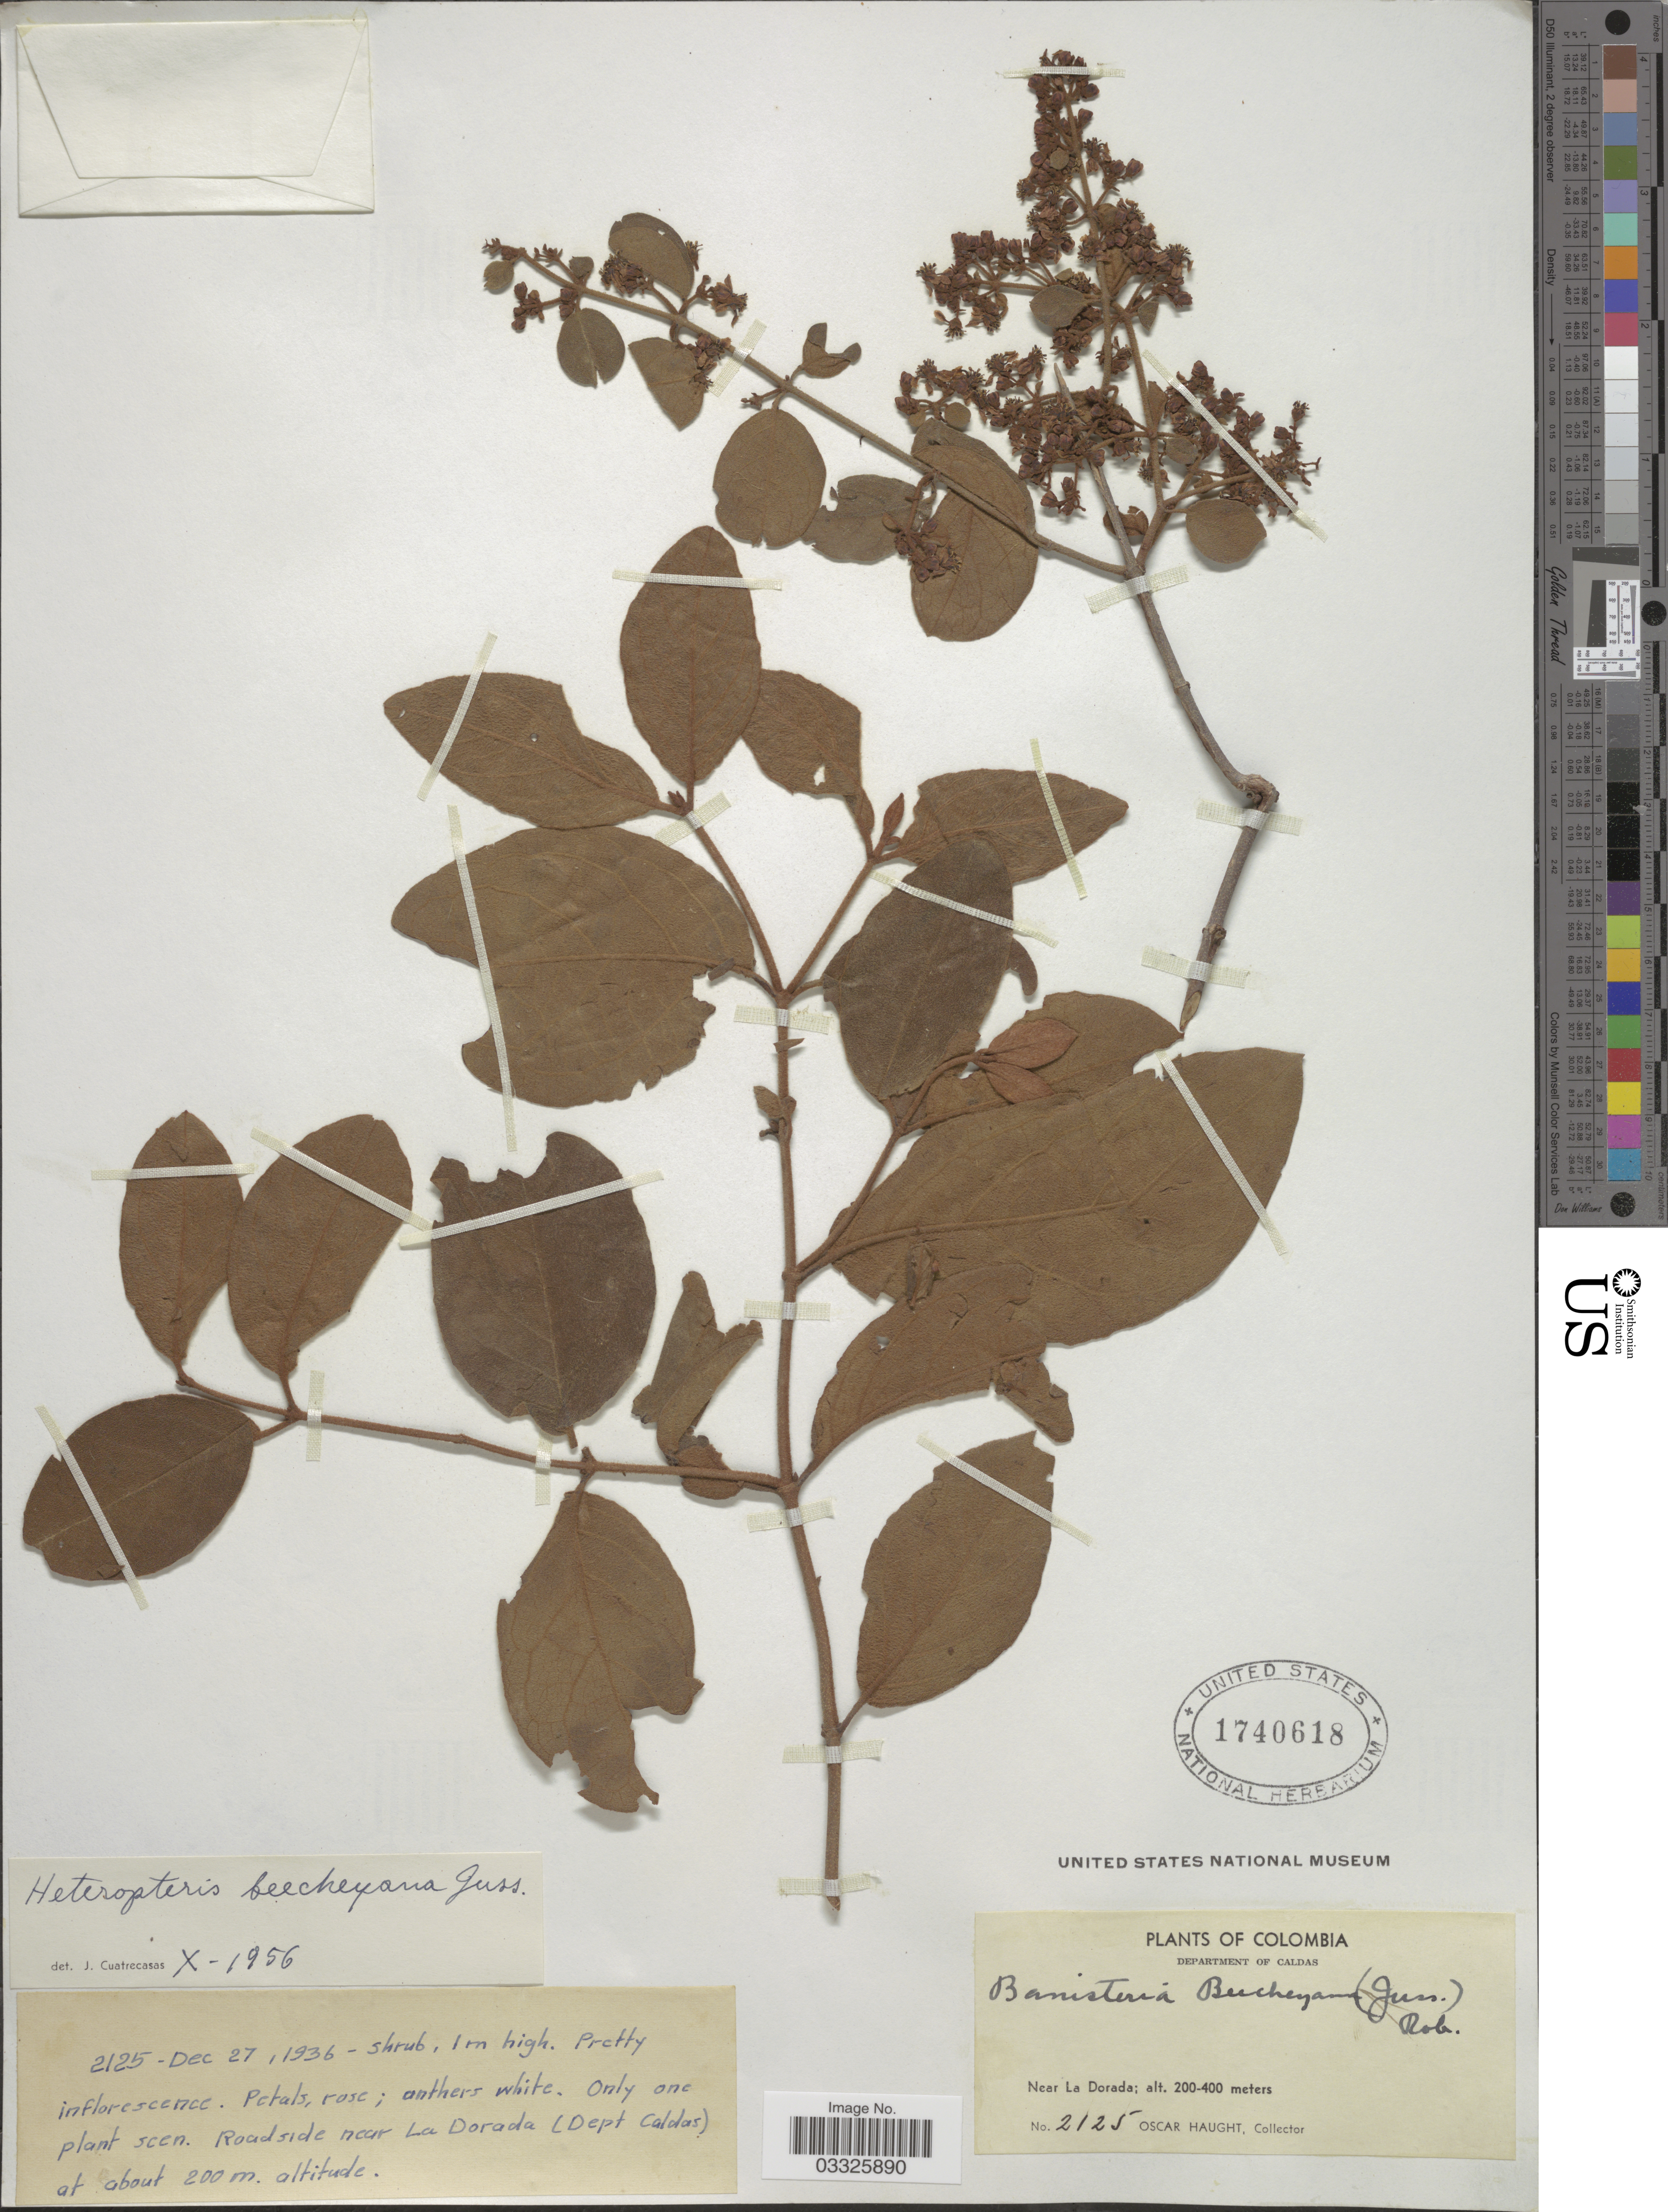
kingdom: Plantae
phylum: Tracheophyta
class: Magnoliopsida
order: Malpighiales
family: Malpighiaceae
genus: Heteropterys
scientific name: Heteropterys beecheyana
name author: A. Juss.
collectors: O. Haught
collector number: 2125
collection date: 1936-12-27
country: Colombia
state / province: Caldas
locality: Department of Caldas. Roadside near La Dorada.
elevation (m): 200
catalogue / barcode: US 1740618